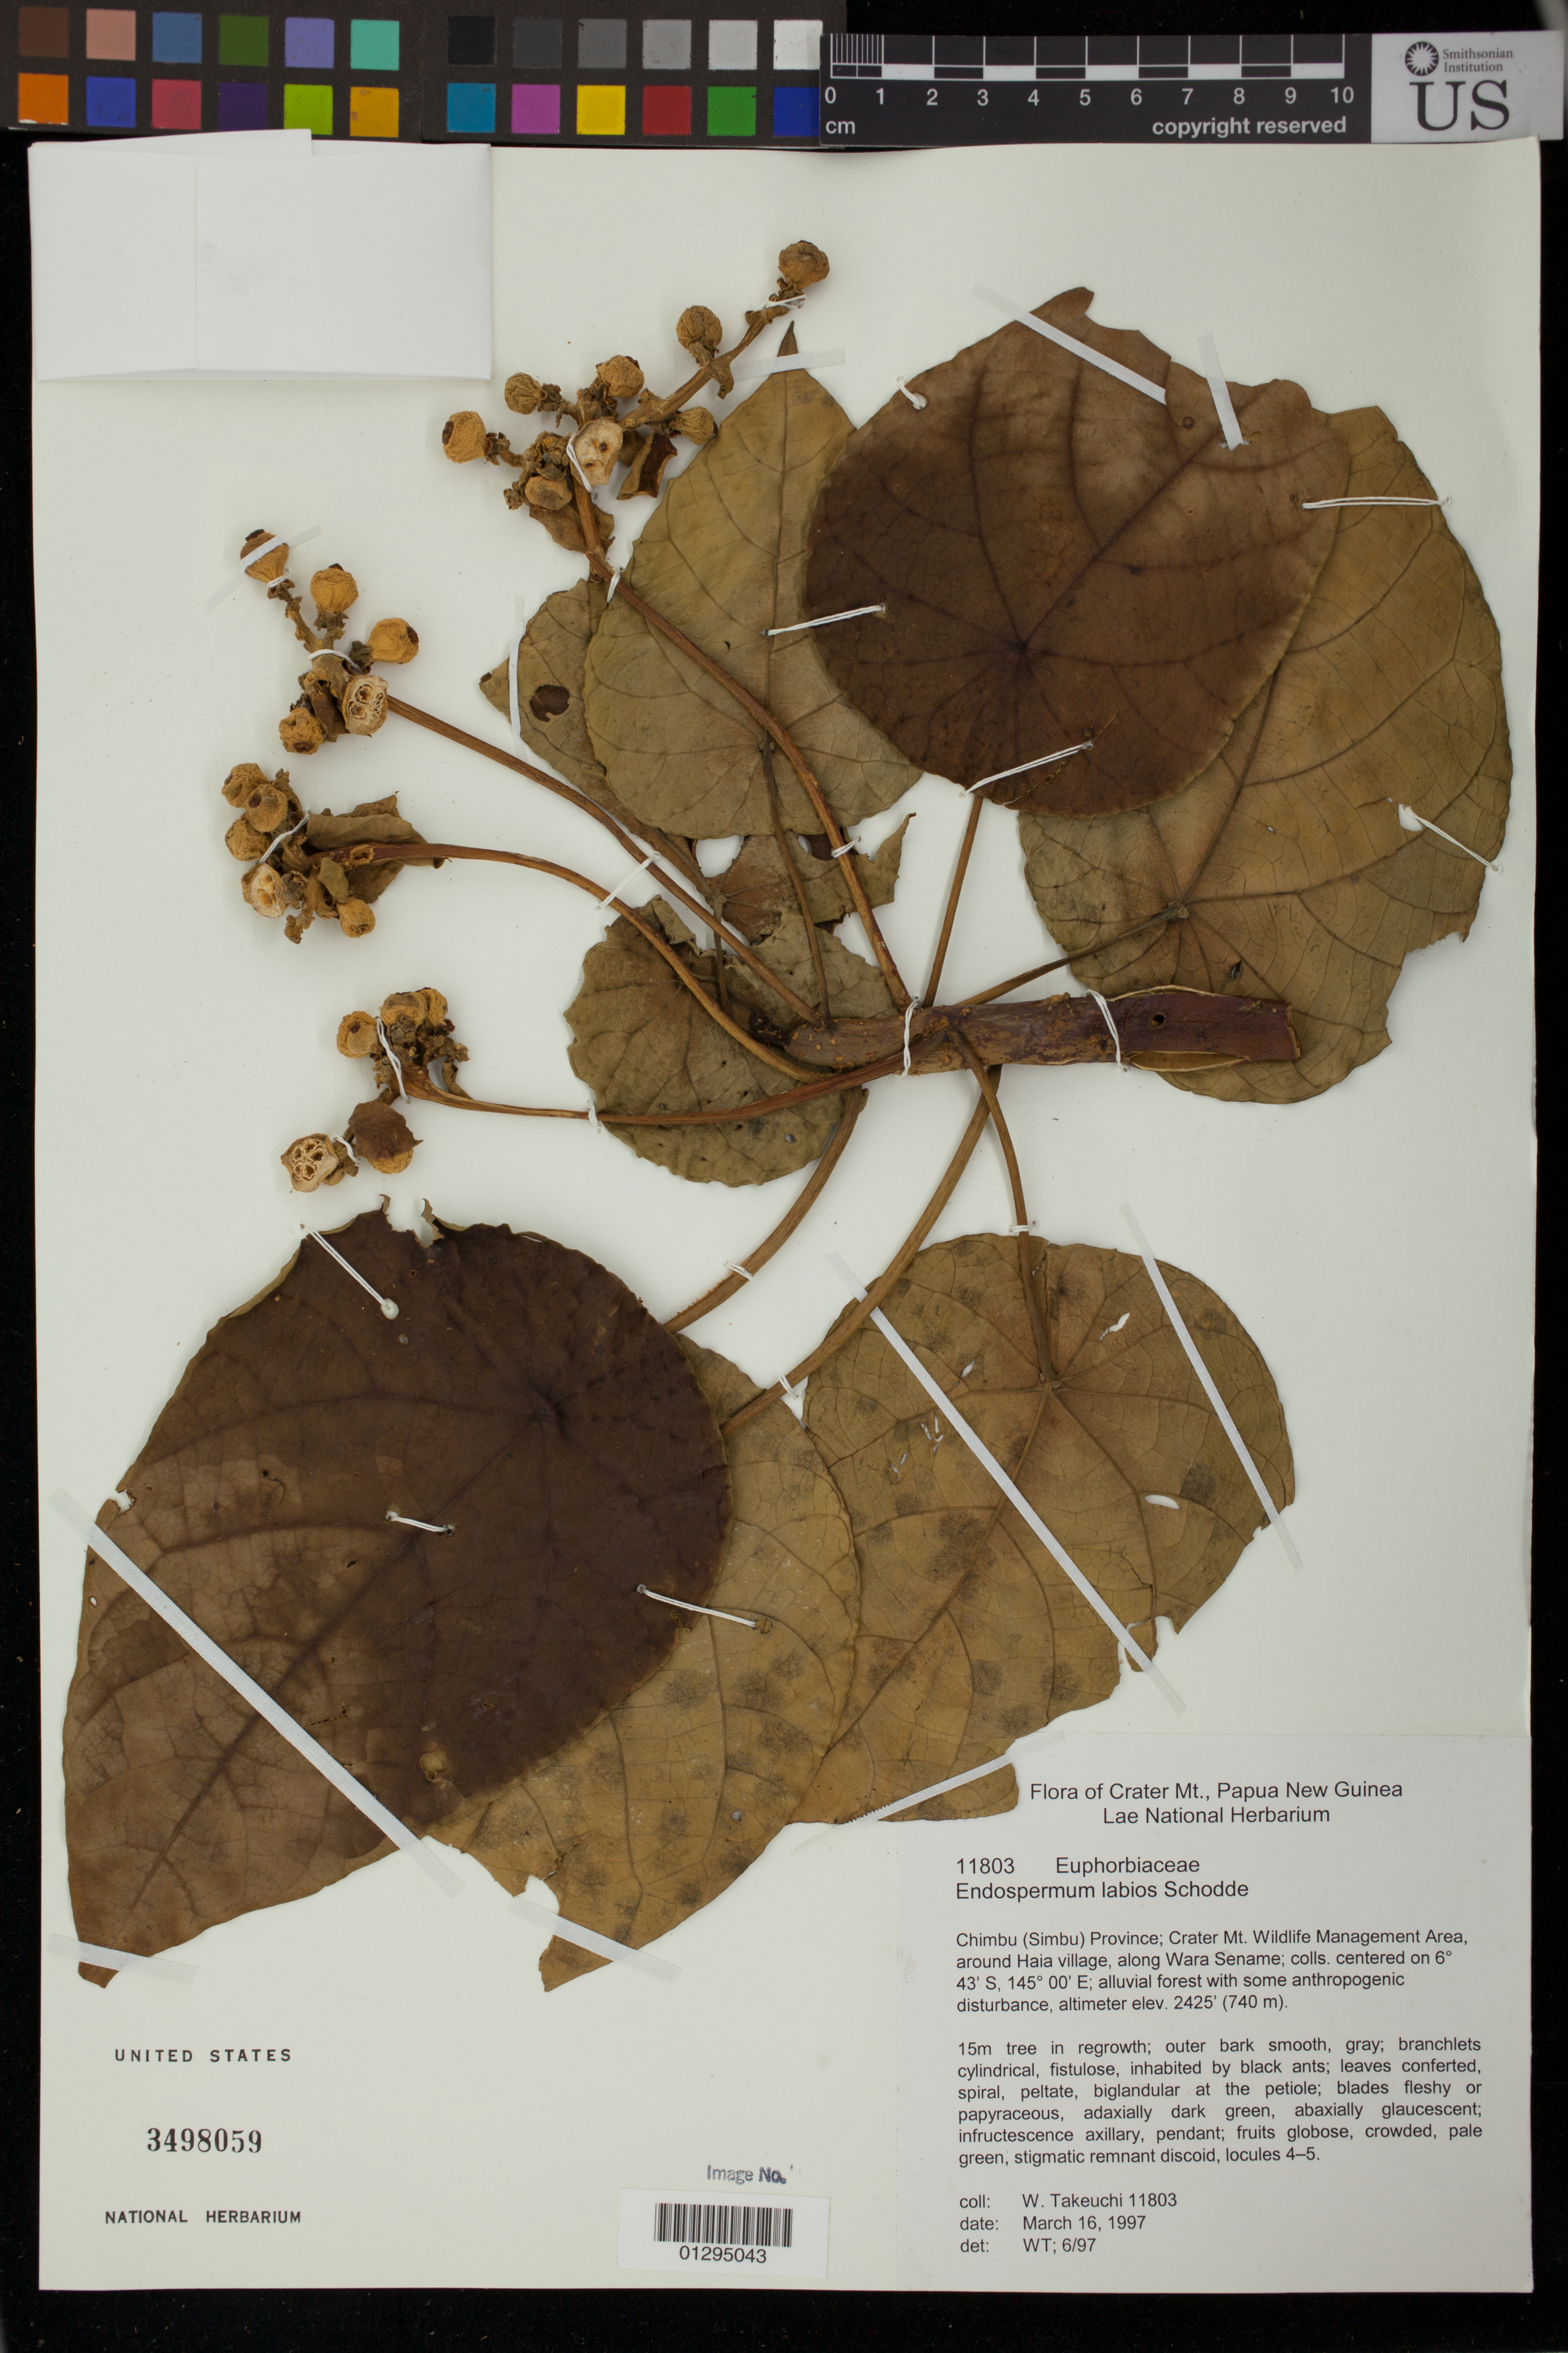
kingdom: Plantae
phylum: Tracheophyta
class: Magnoliopsida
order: Malpighiales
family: Euphorbiaceae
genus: Endospermum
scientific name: Endospermum moluccanum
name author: (Teijsm. & Binn.) Kurz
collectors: W. N. Takeuchi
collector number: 11803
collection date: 1997-03-16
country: Papua New Guinea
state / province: Chimbu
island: New Guinea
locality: Chimbu (Simbu) Province: Crater Mt. Wildlife Management Area, around Haia village, along Wara Sername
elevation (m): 739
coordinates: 06°43'S, 145°00'E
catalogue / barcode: US 3498059